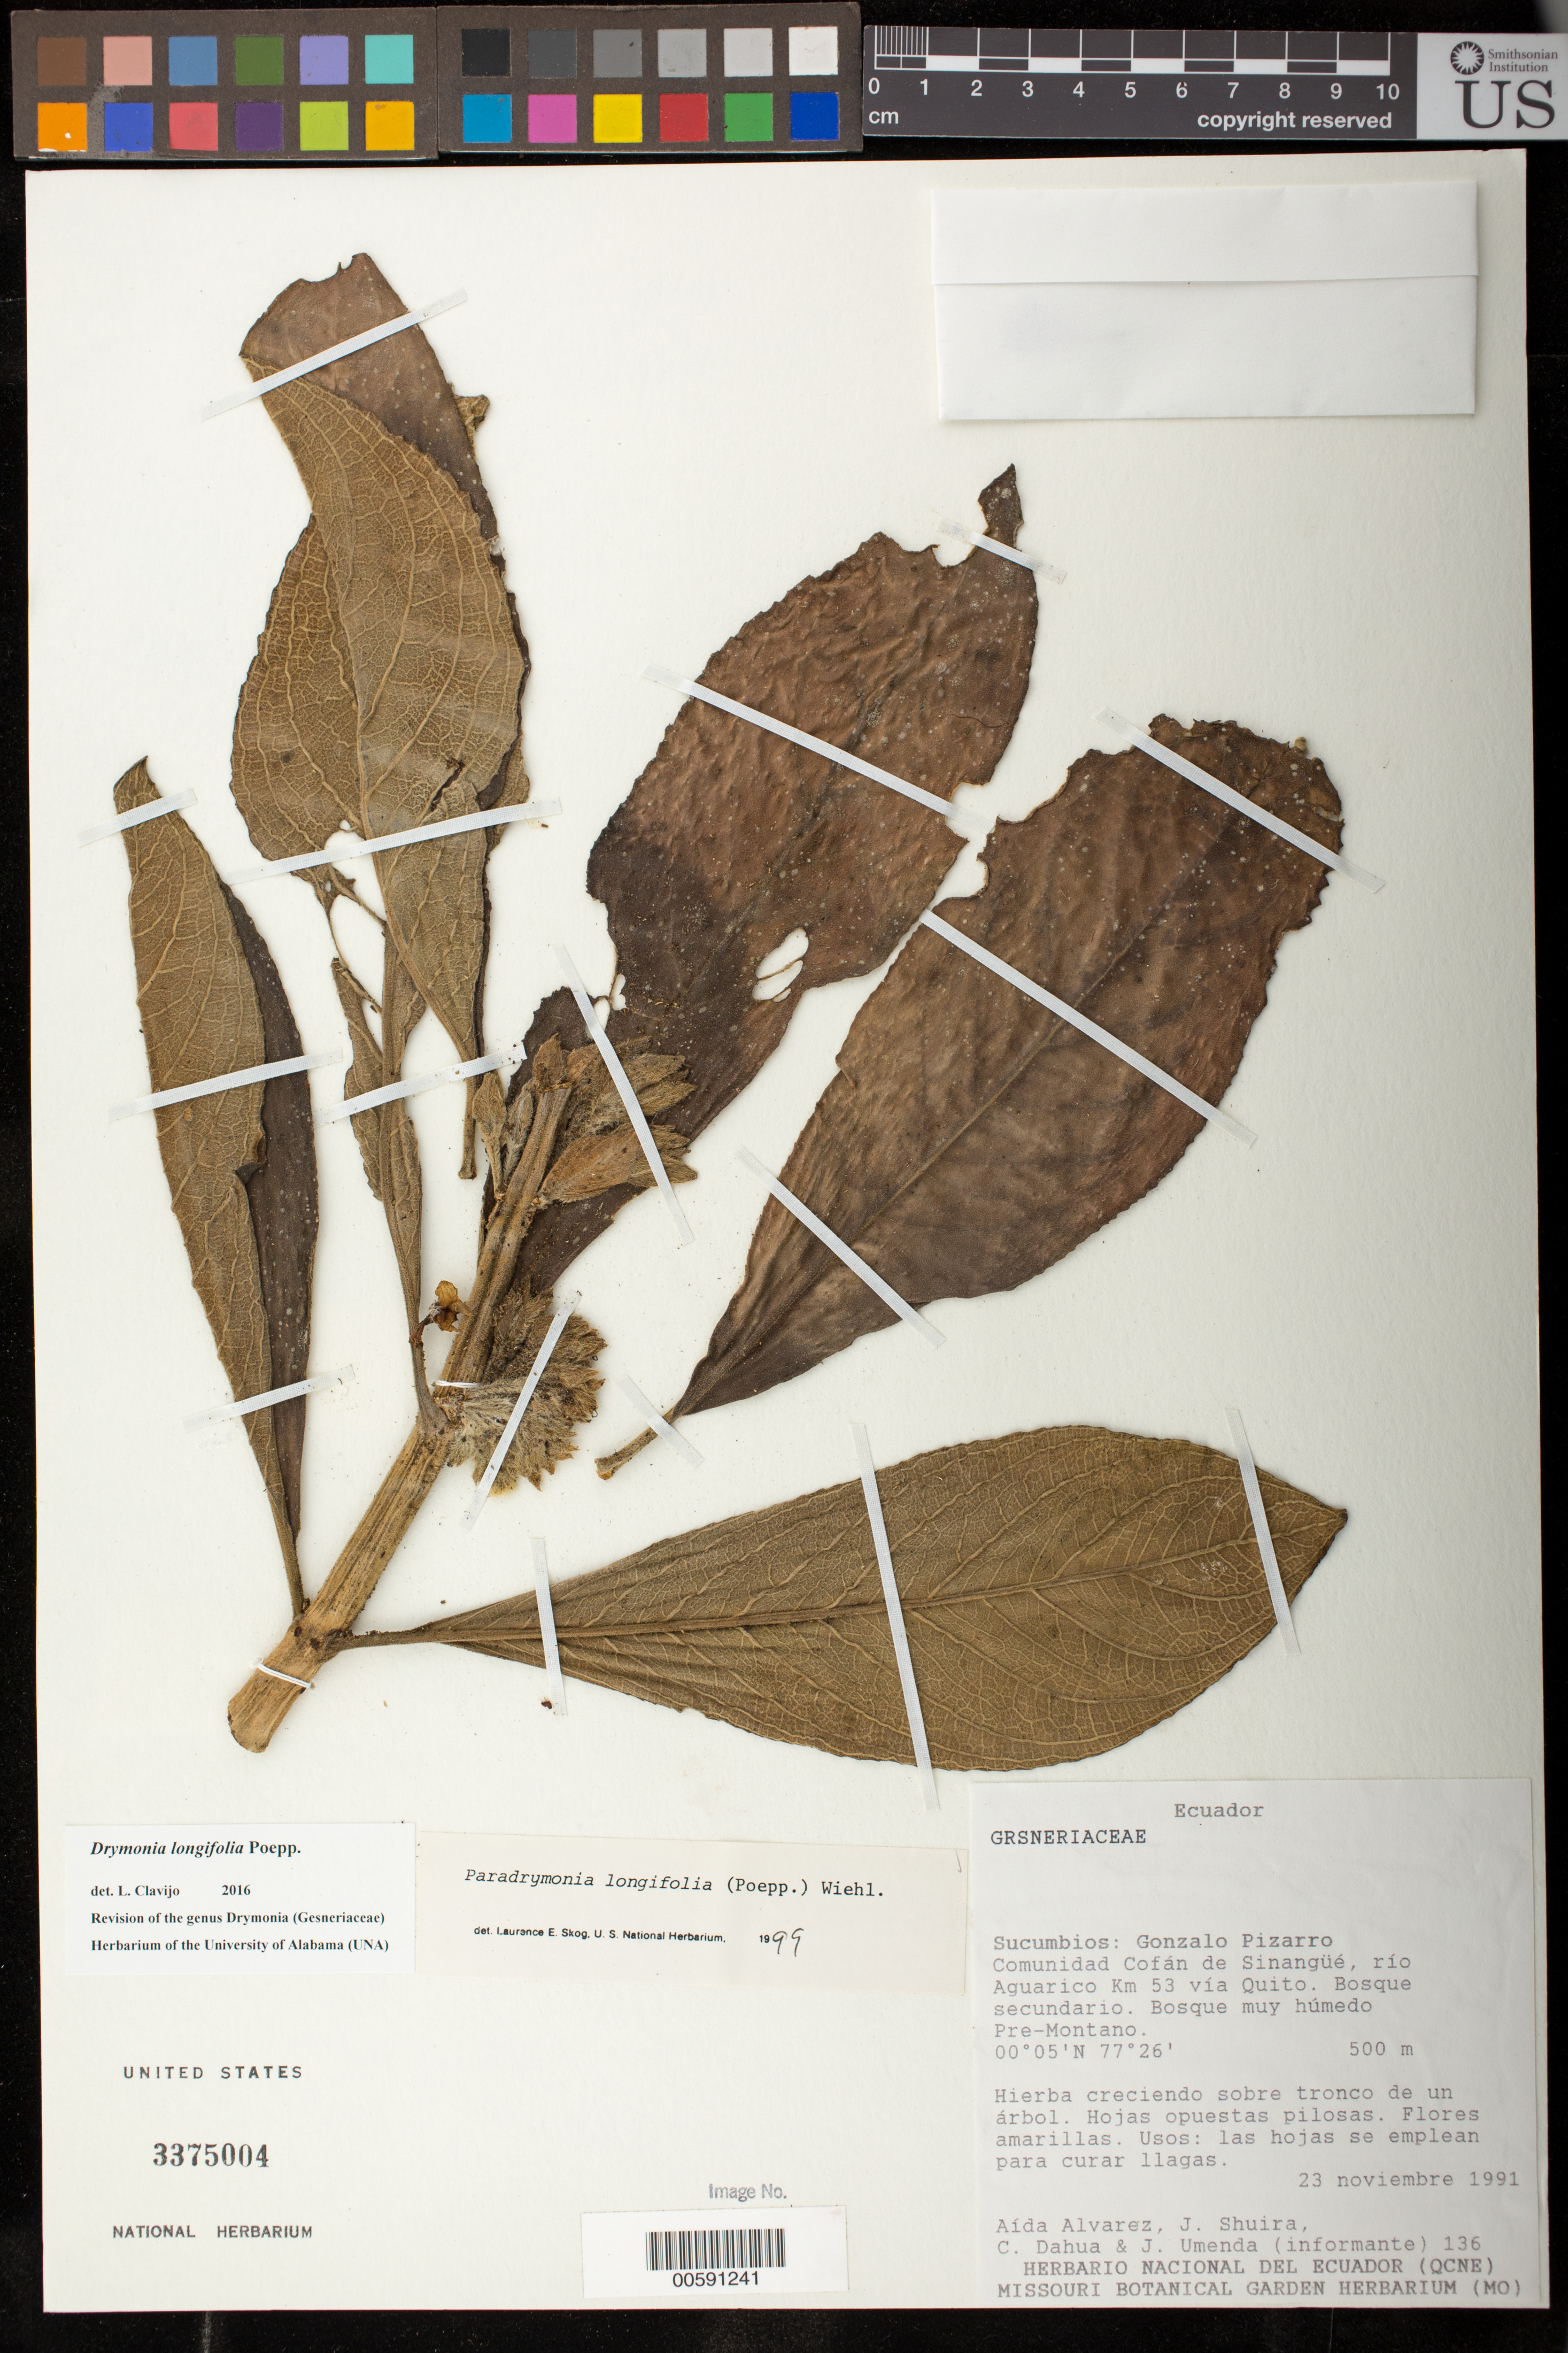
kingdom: Plantae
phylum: Tracheophyta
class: Magnoliopsida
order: Lamiales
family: Gesneriaceae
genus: Drymonia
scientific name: Drymonia longifolia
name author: Poepp.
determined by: Clavijo, L.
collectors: A. Alvarez, J. Shuira, C. Dahua & J. Umenda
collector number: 136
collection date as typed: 23 Nov 1991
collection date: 1991-11-23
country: Ecuador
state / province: Sucumbíos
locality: Gonzalo Pizarro; comunidad Cofán de Sinangüé, río Aguarico, km 53 vía Quito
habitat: Bosque secundario; bosque muy húmedo pre-montano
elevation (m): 500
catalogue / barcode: US 3375004